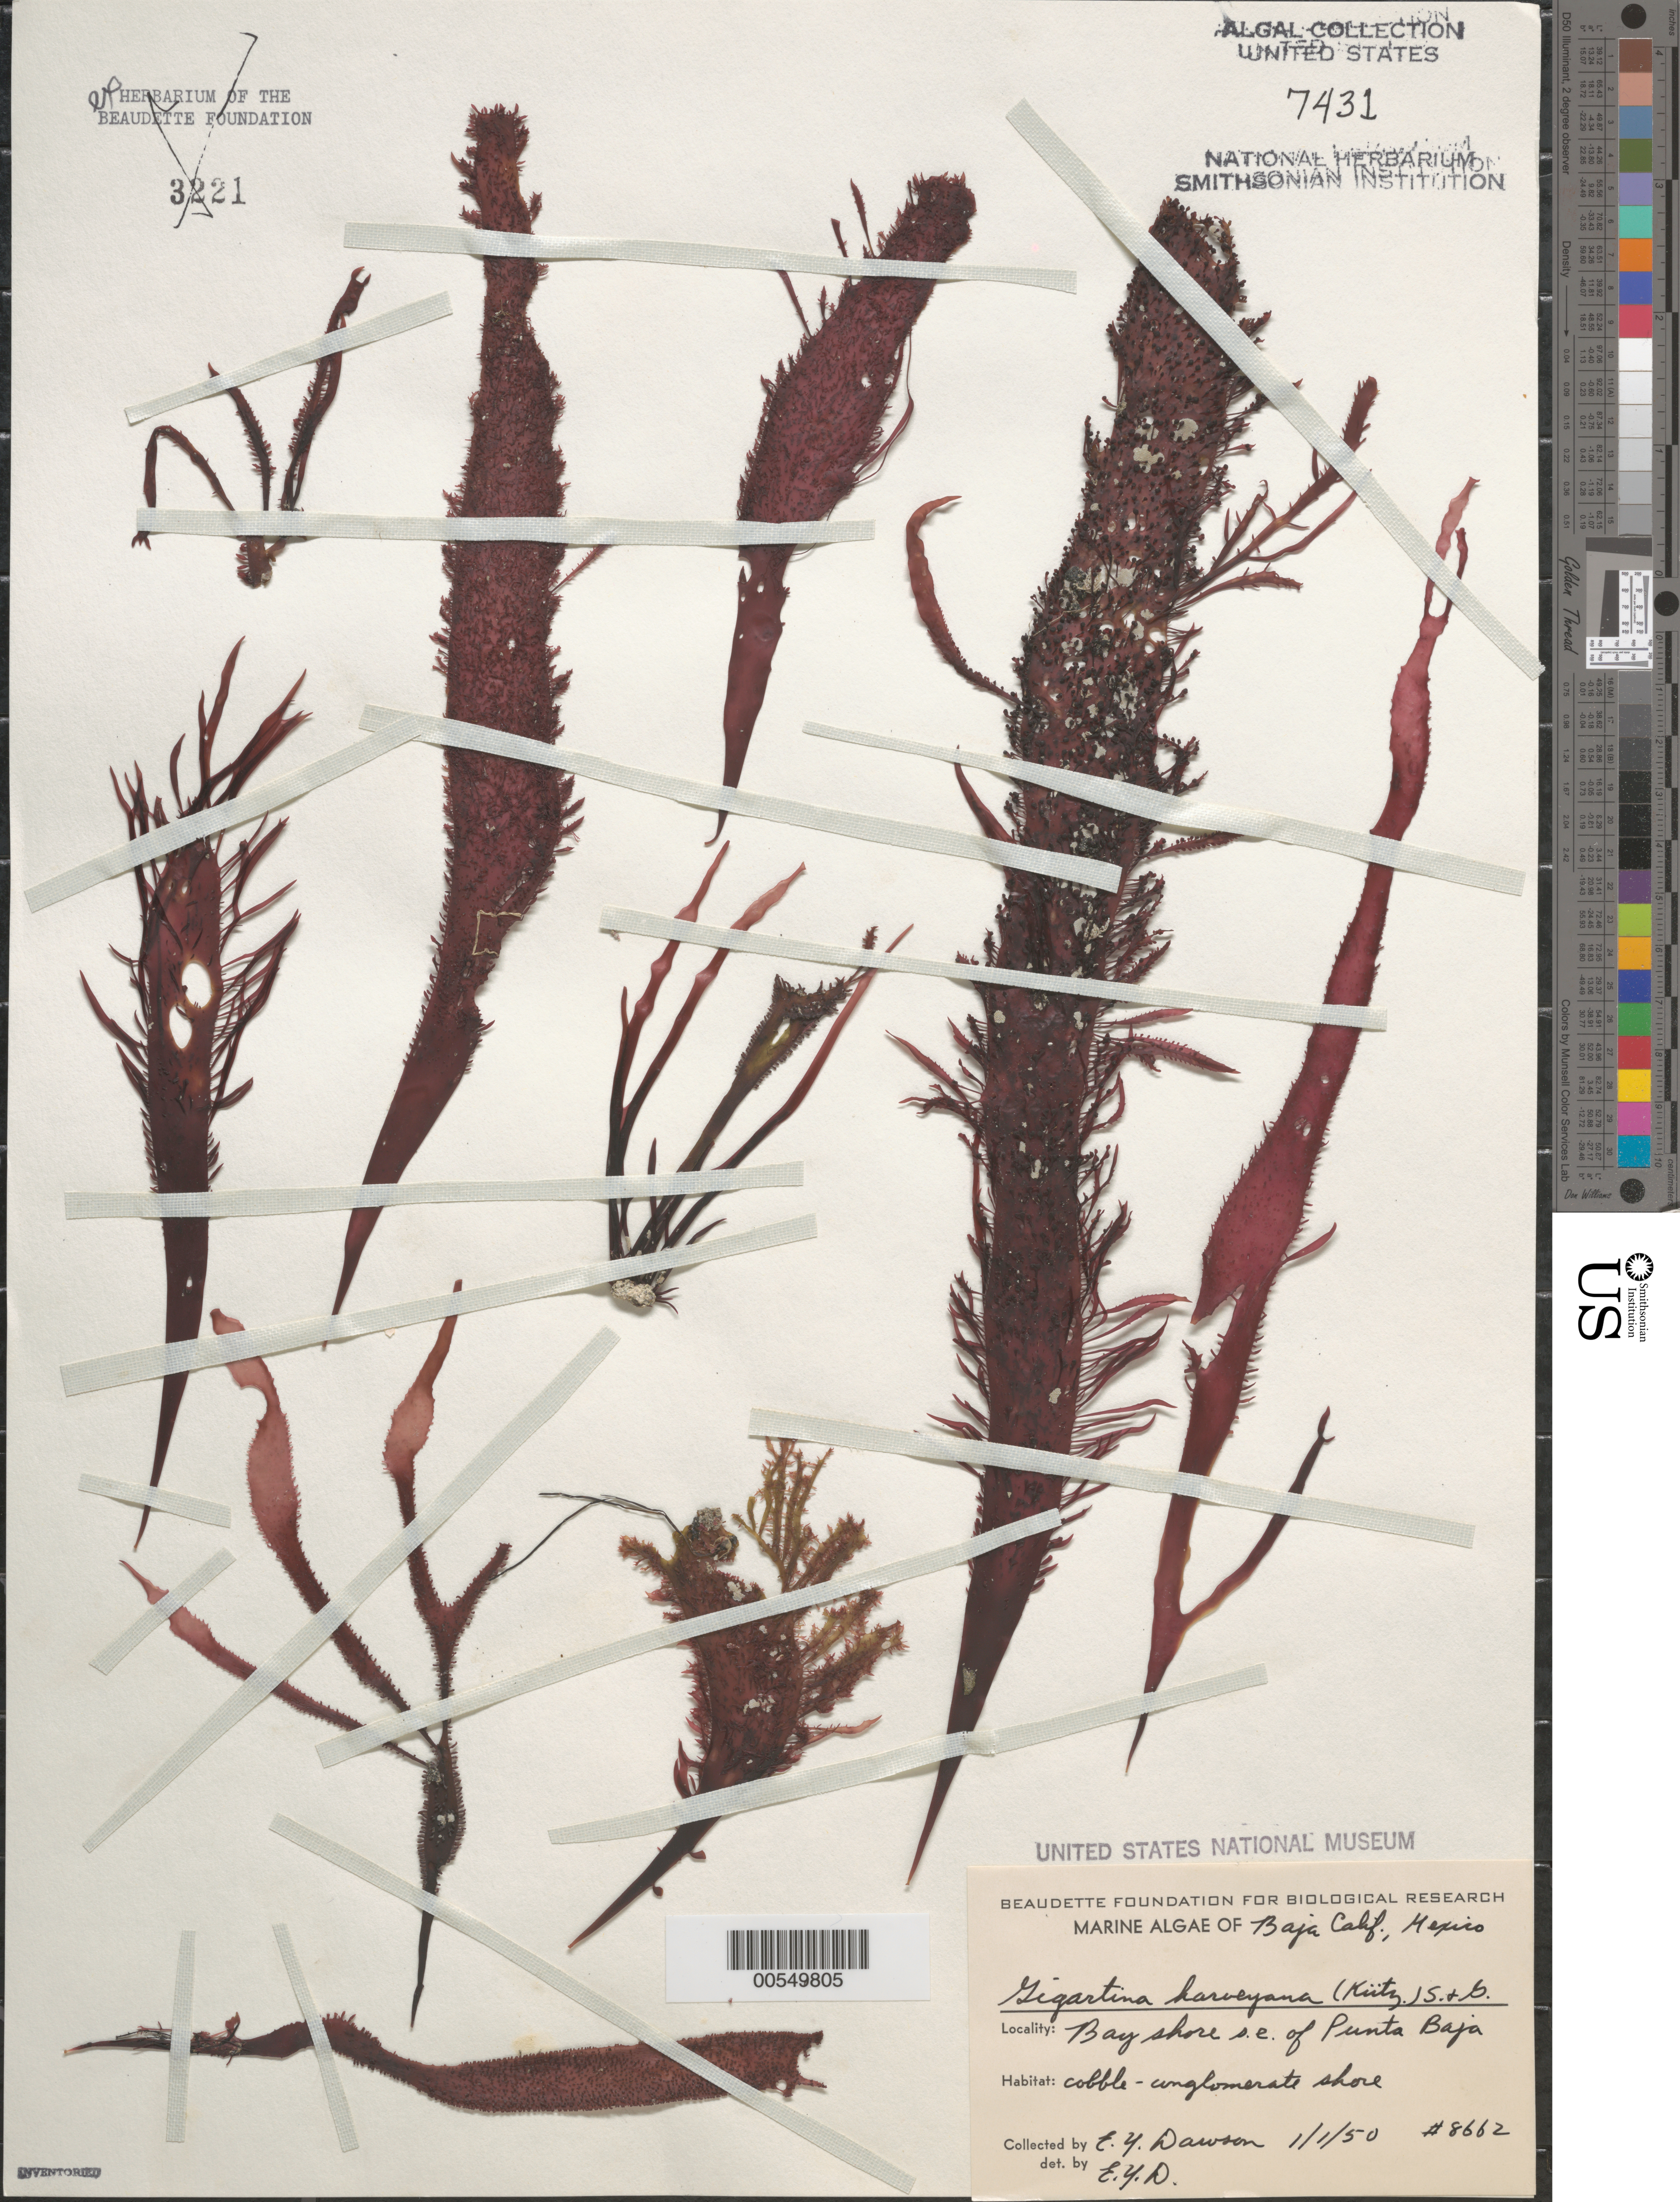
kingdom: Plantae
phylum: Rhodophyta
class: Florideophyceae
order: Gigartinales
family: Gigartinaceae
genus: Chondracanthus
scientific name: Chondracanthus harveyanus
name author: (Kütz.) Guiry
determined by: Algae name updating Project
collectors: E. Y. Dawson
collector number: EYD 8662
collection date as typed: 01 Jan 1950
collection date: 1950-01-01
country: Mexico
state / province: Baja California Norte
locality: Punta Baja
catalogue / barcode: US 7431